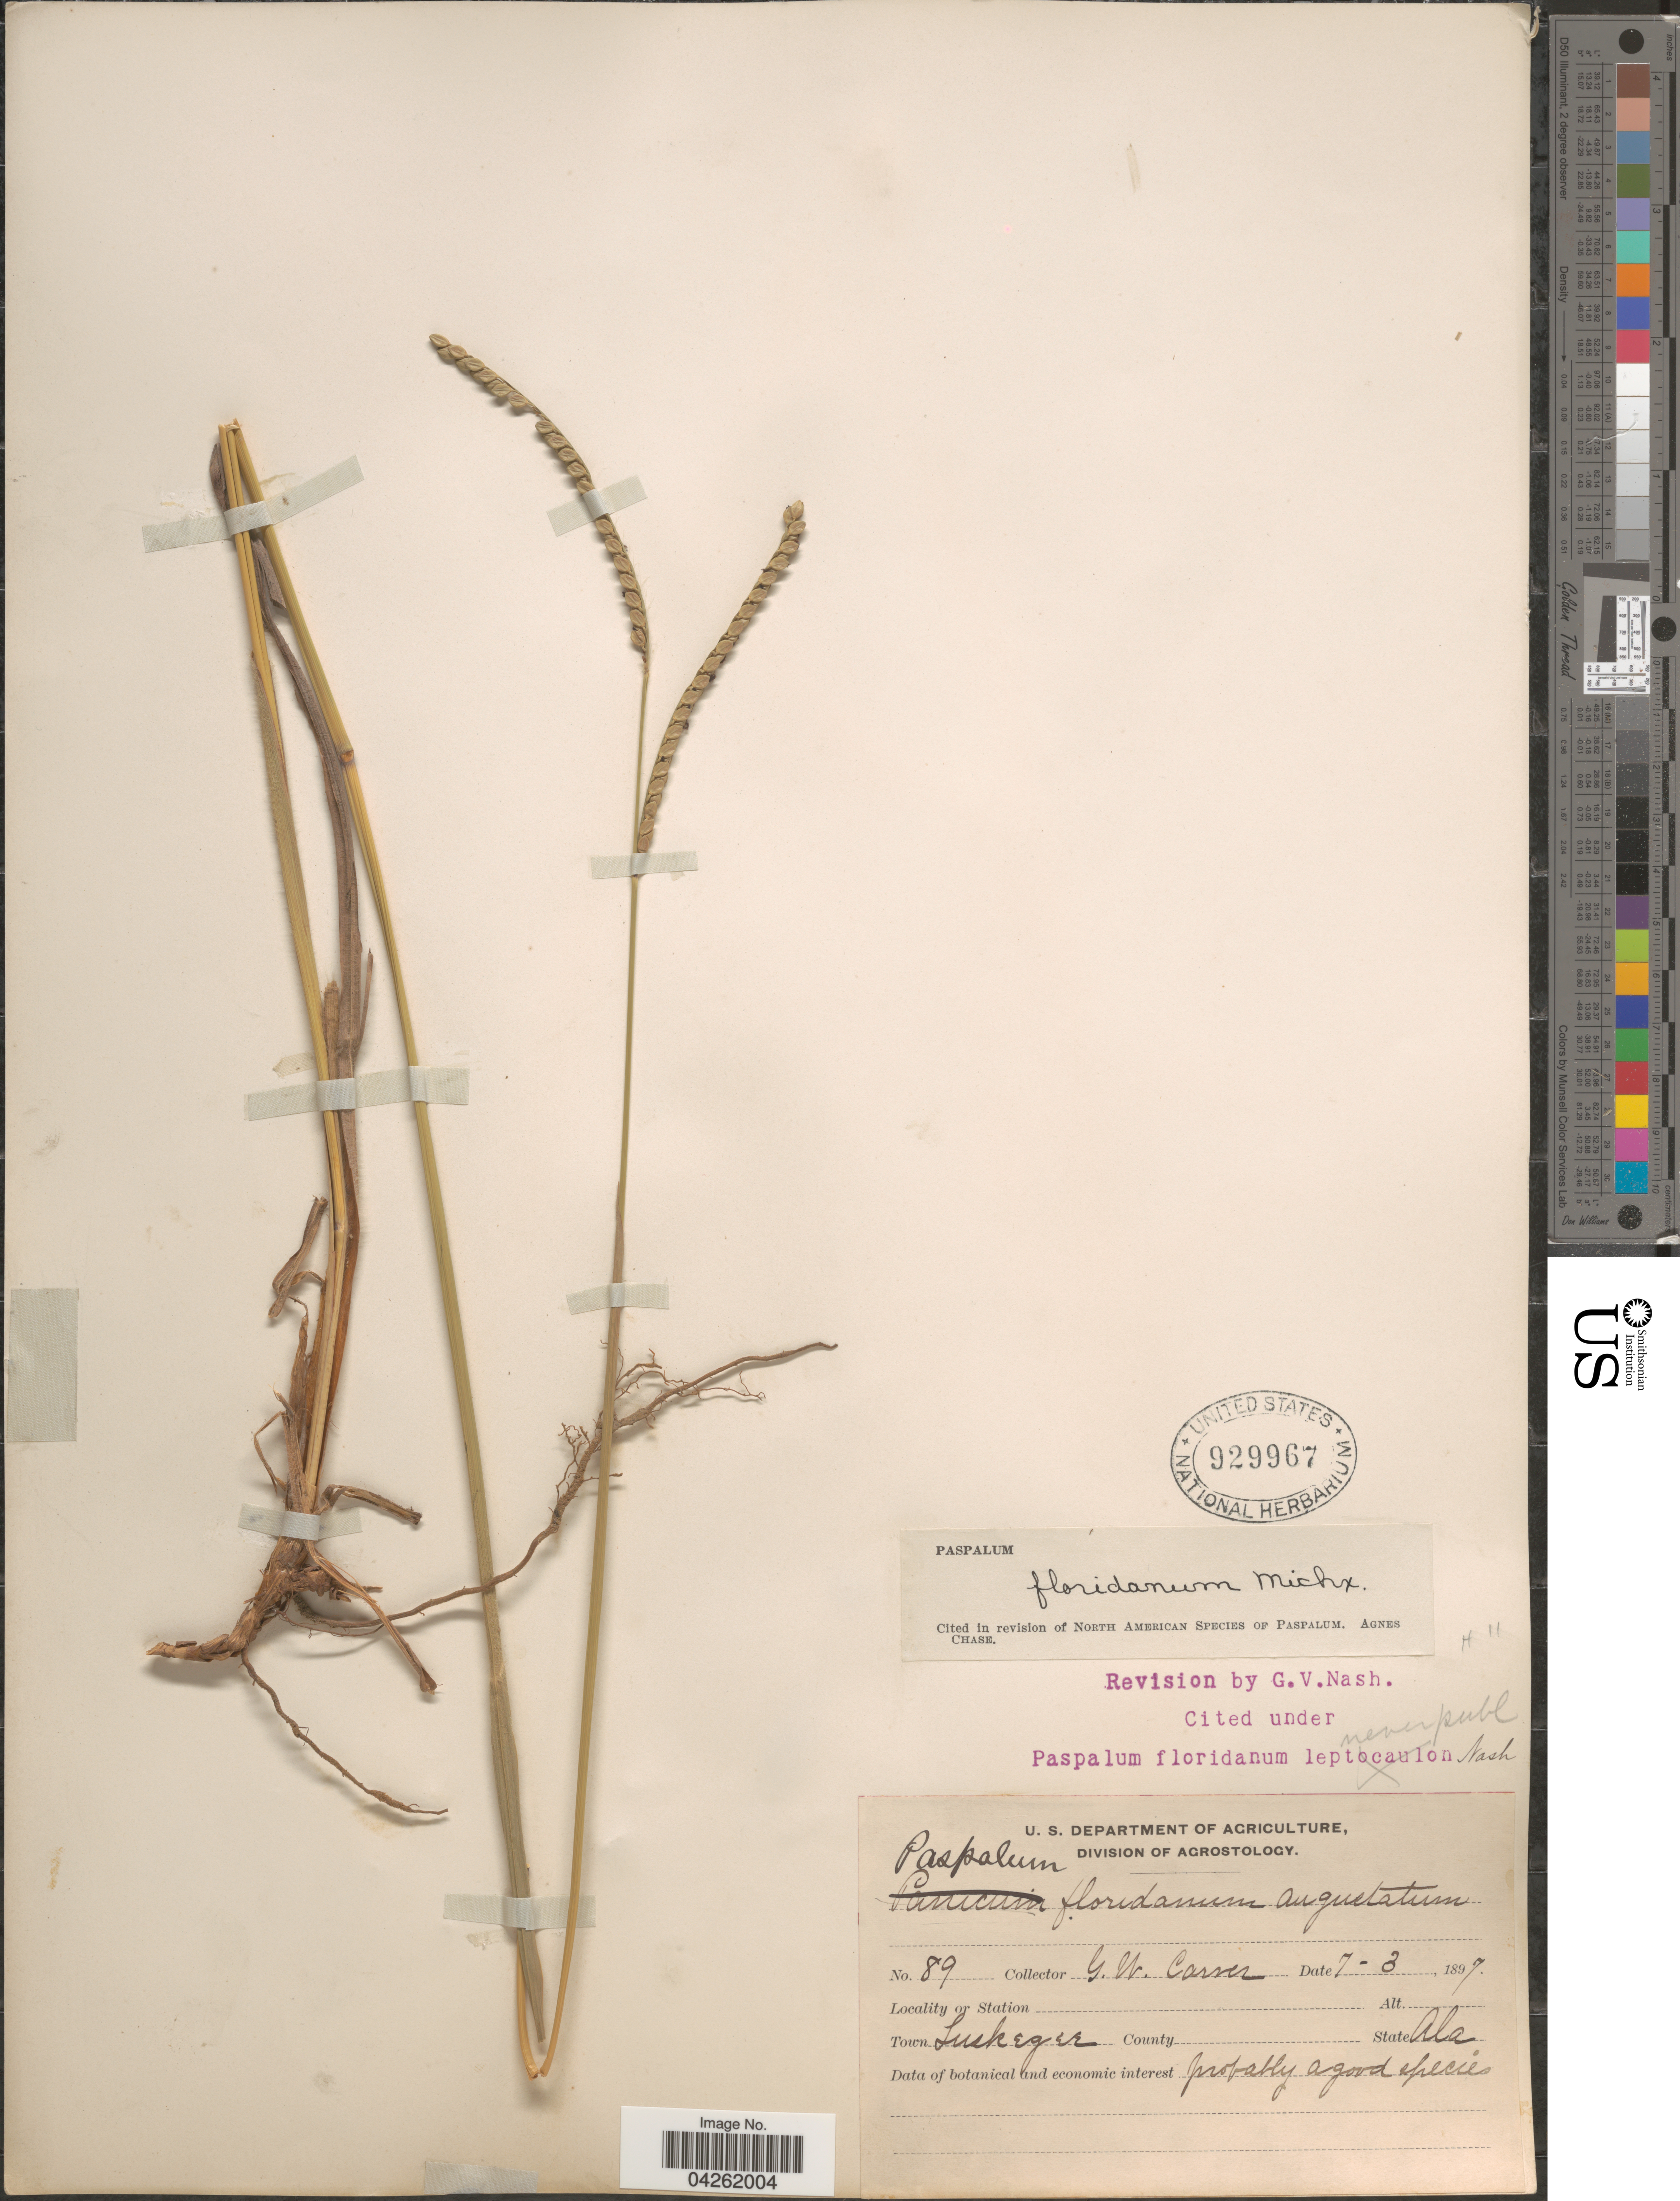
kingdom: Plantae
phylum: Tracheophyta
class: Liliopsida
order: Poales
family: Poaceae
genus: Paspalum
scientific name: Paspalum floridanum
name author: Michx.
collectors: G. Carver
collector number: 89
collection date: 1897-07-03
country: United States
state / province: Alabama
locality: Town Luskeger.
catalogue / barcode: US 929967